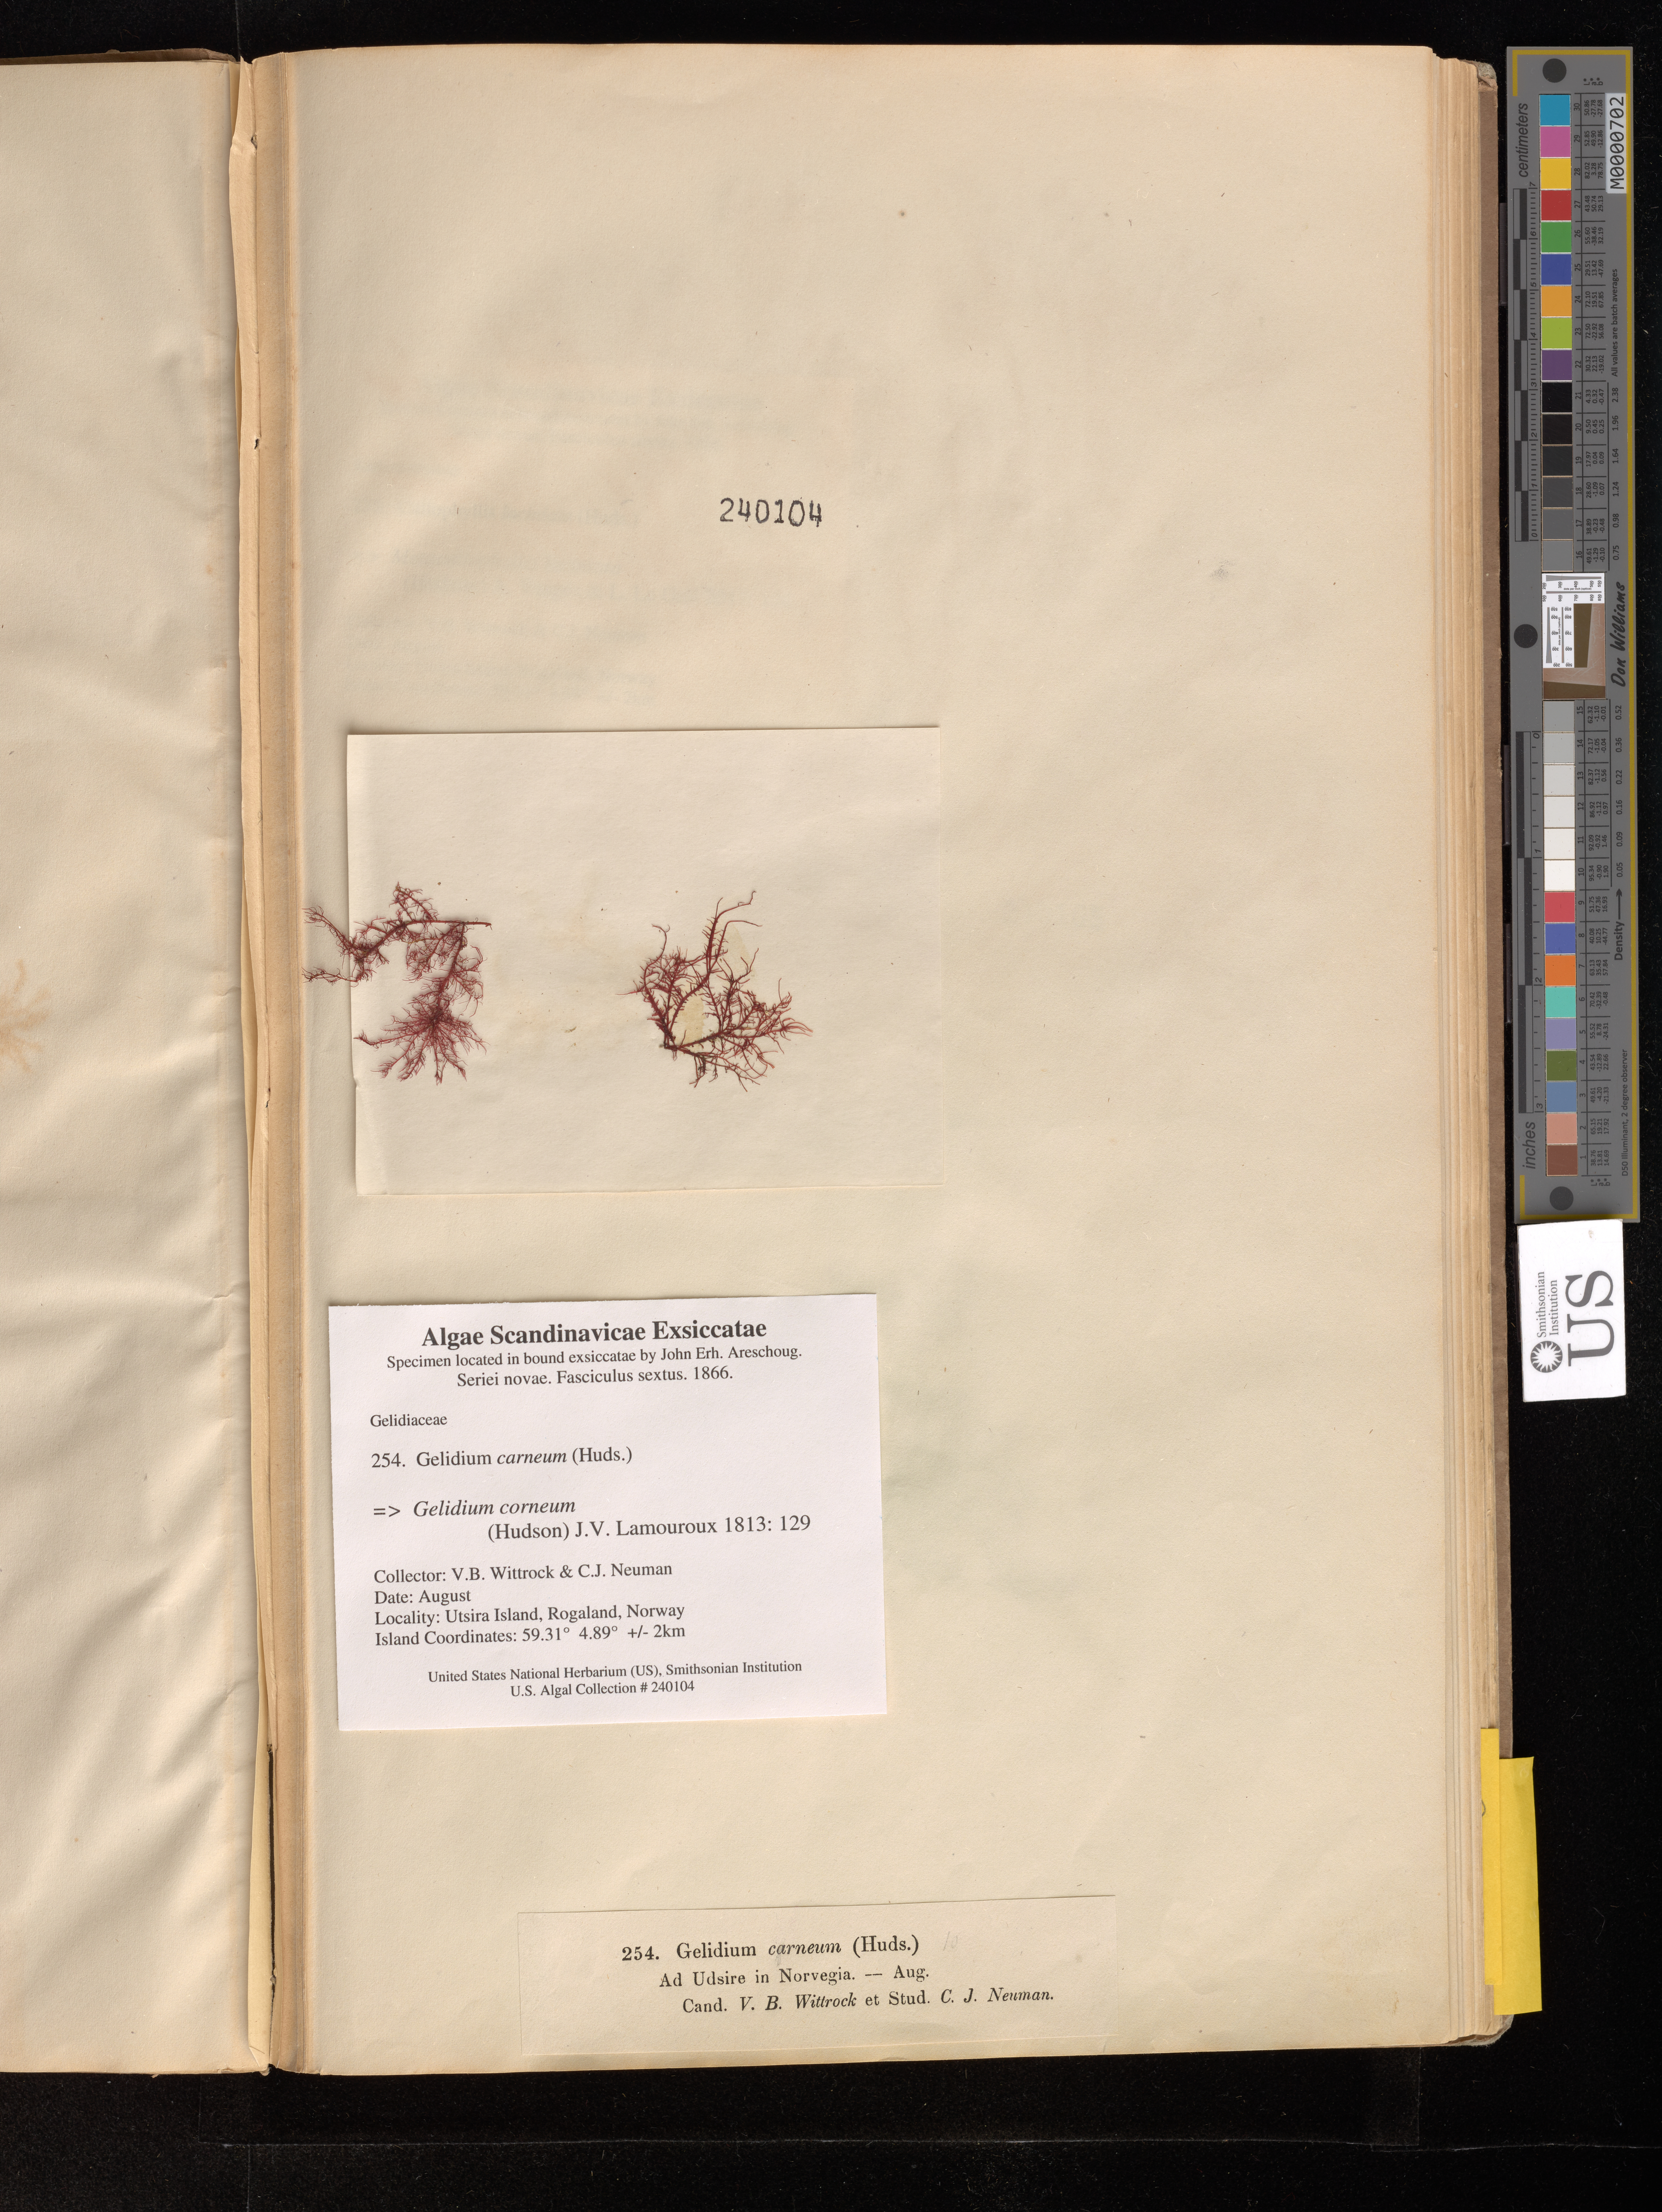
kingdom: Plantae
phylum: Rhodophyta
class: Florideophyceae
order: Gelidiales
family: Gelidiaceae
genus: Gelidium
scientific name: Gelidium corneum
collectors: V. Wittrock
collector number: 254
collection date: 1866-08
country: Norway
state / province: Rogaland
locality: Utsira Island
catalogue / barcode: US 240104